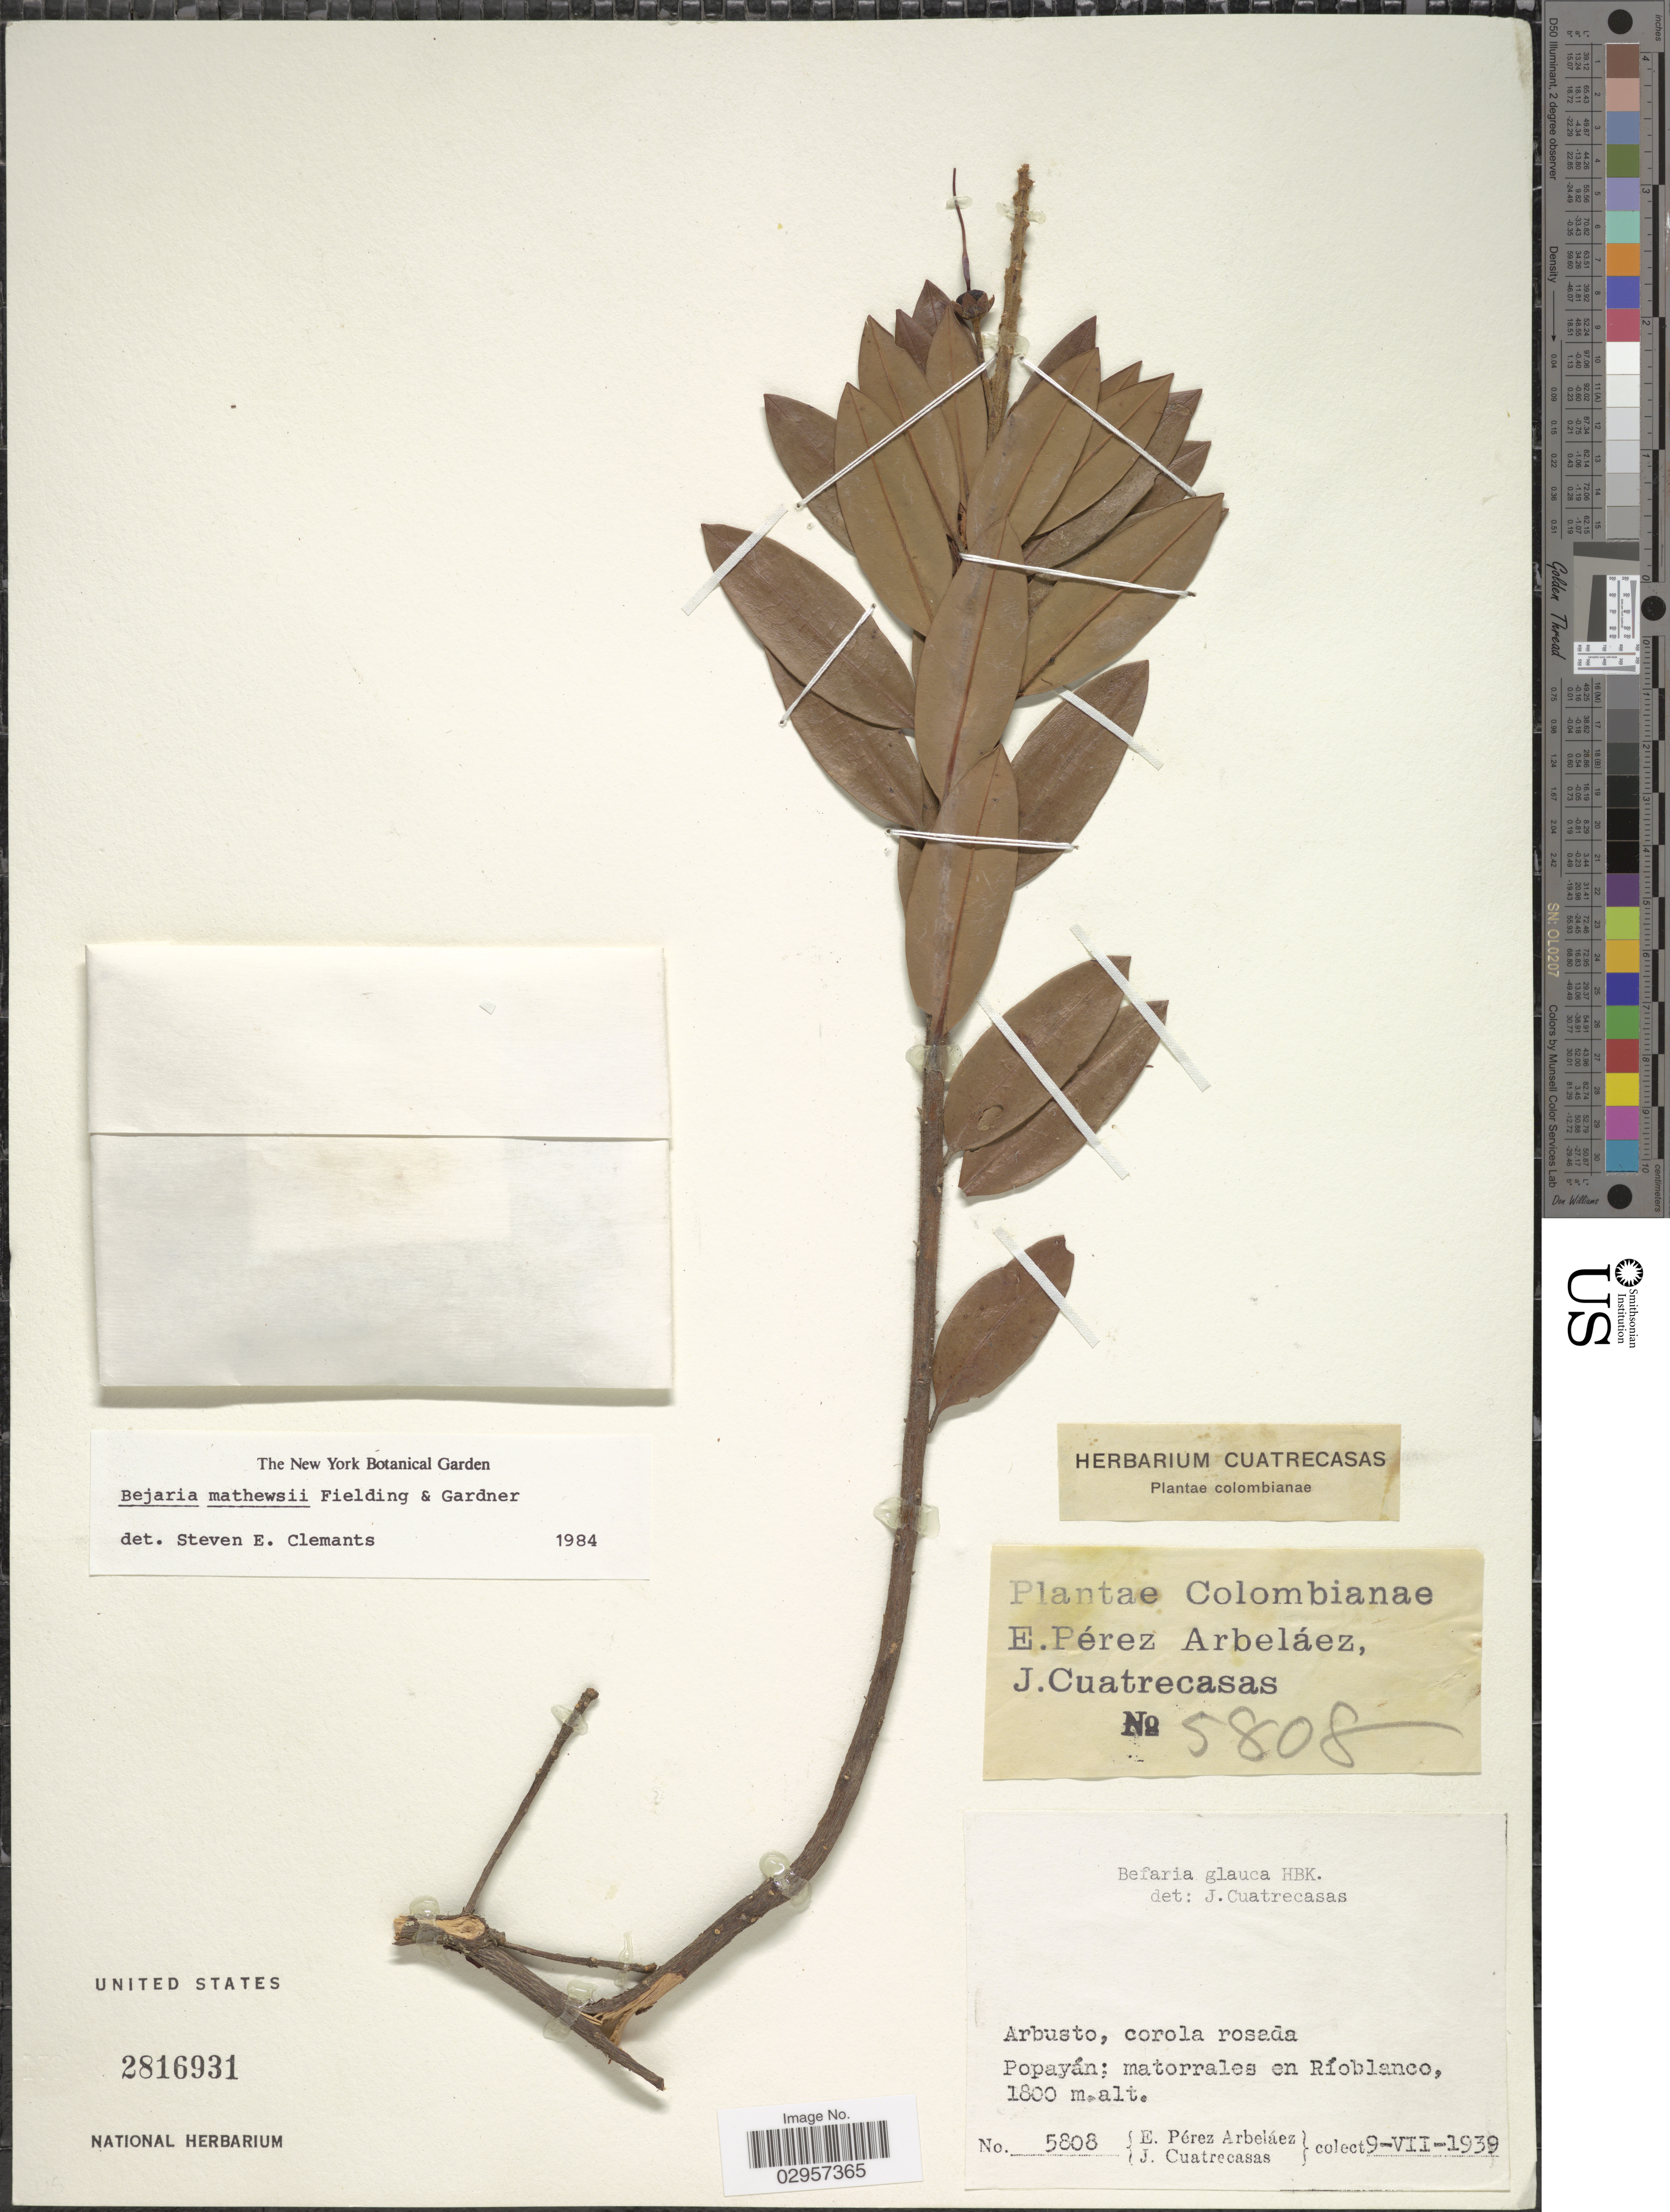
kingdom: Plantae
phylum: Tracheophyta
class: Magnoliopsida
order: Ericales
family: Ericaceae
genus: Bejaria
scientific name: Bejaria mathewsii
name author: Fielding & Gardner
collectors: E. Pérez Arbeláez & J. Cuatrecasas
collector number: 5808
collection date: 1939-07-09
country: Colombia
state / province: Cauca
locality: Popayán: matorrales en Ríoblanco.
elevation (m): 1800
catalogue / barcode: US 2816931